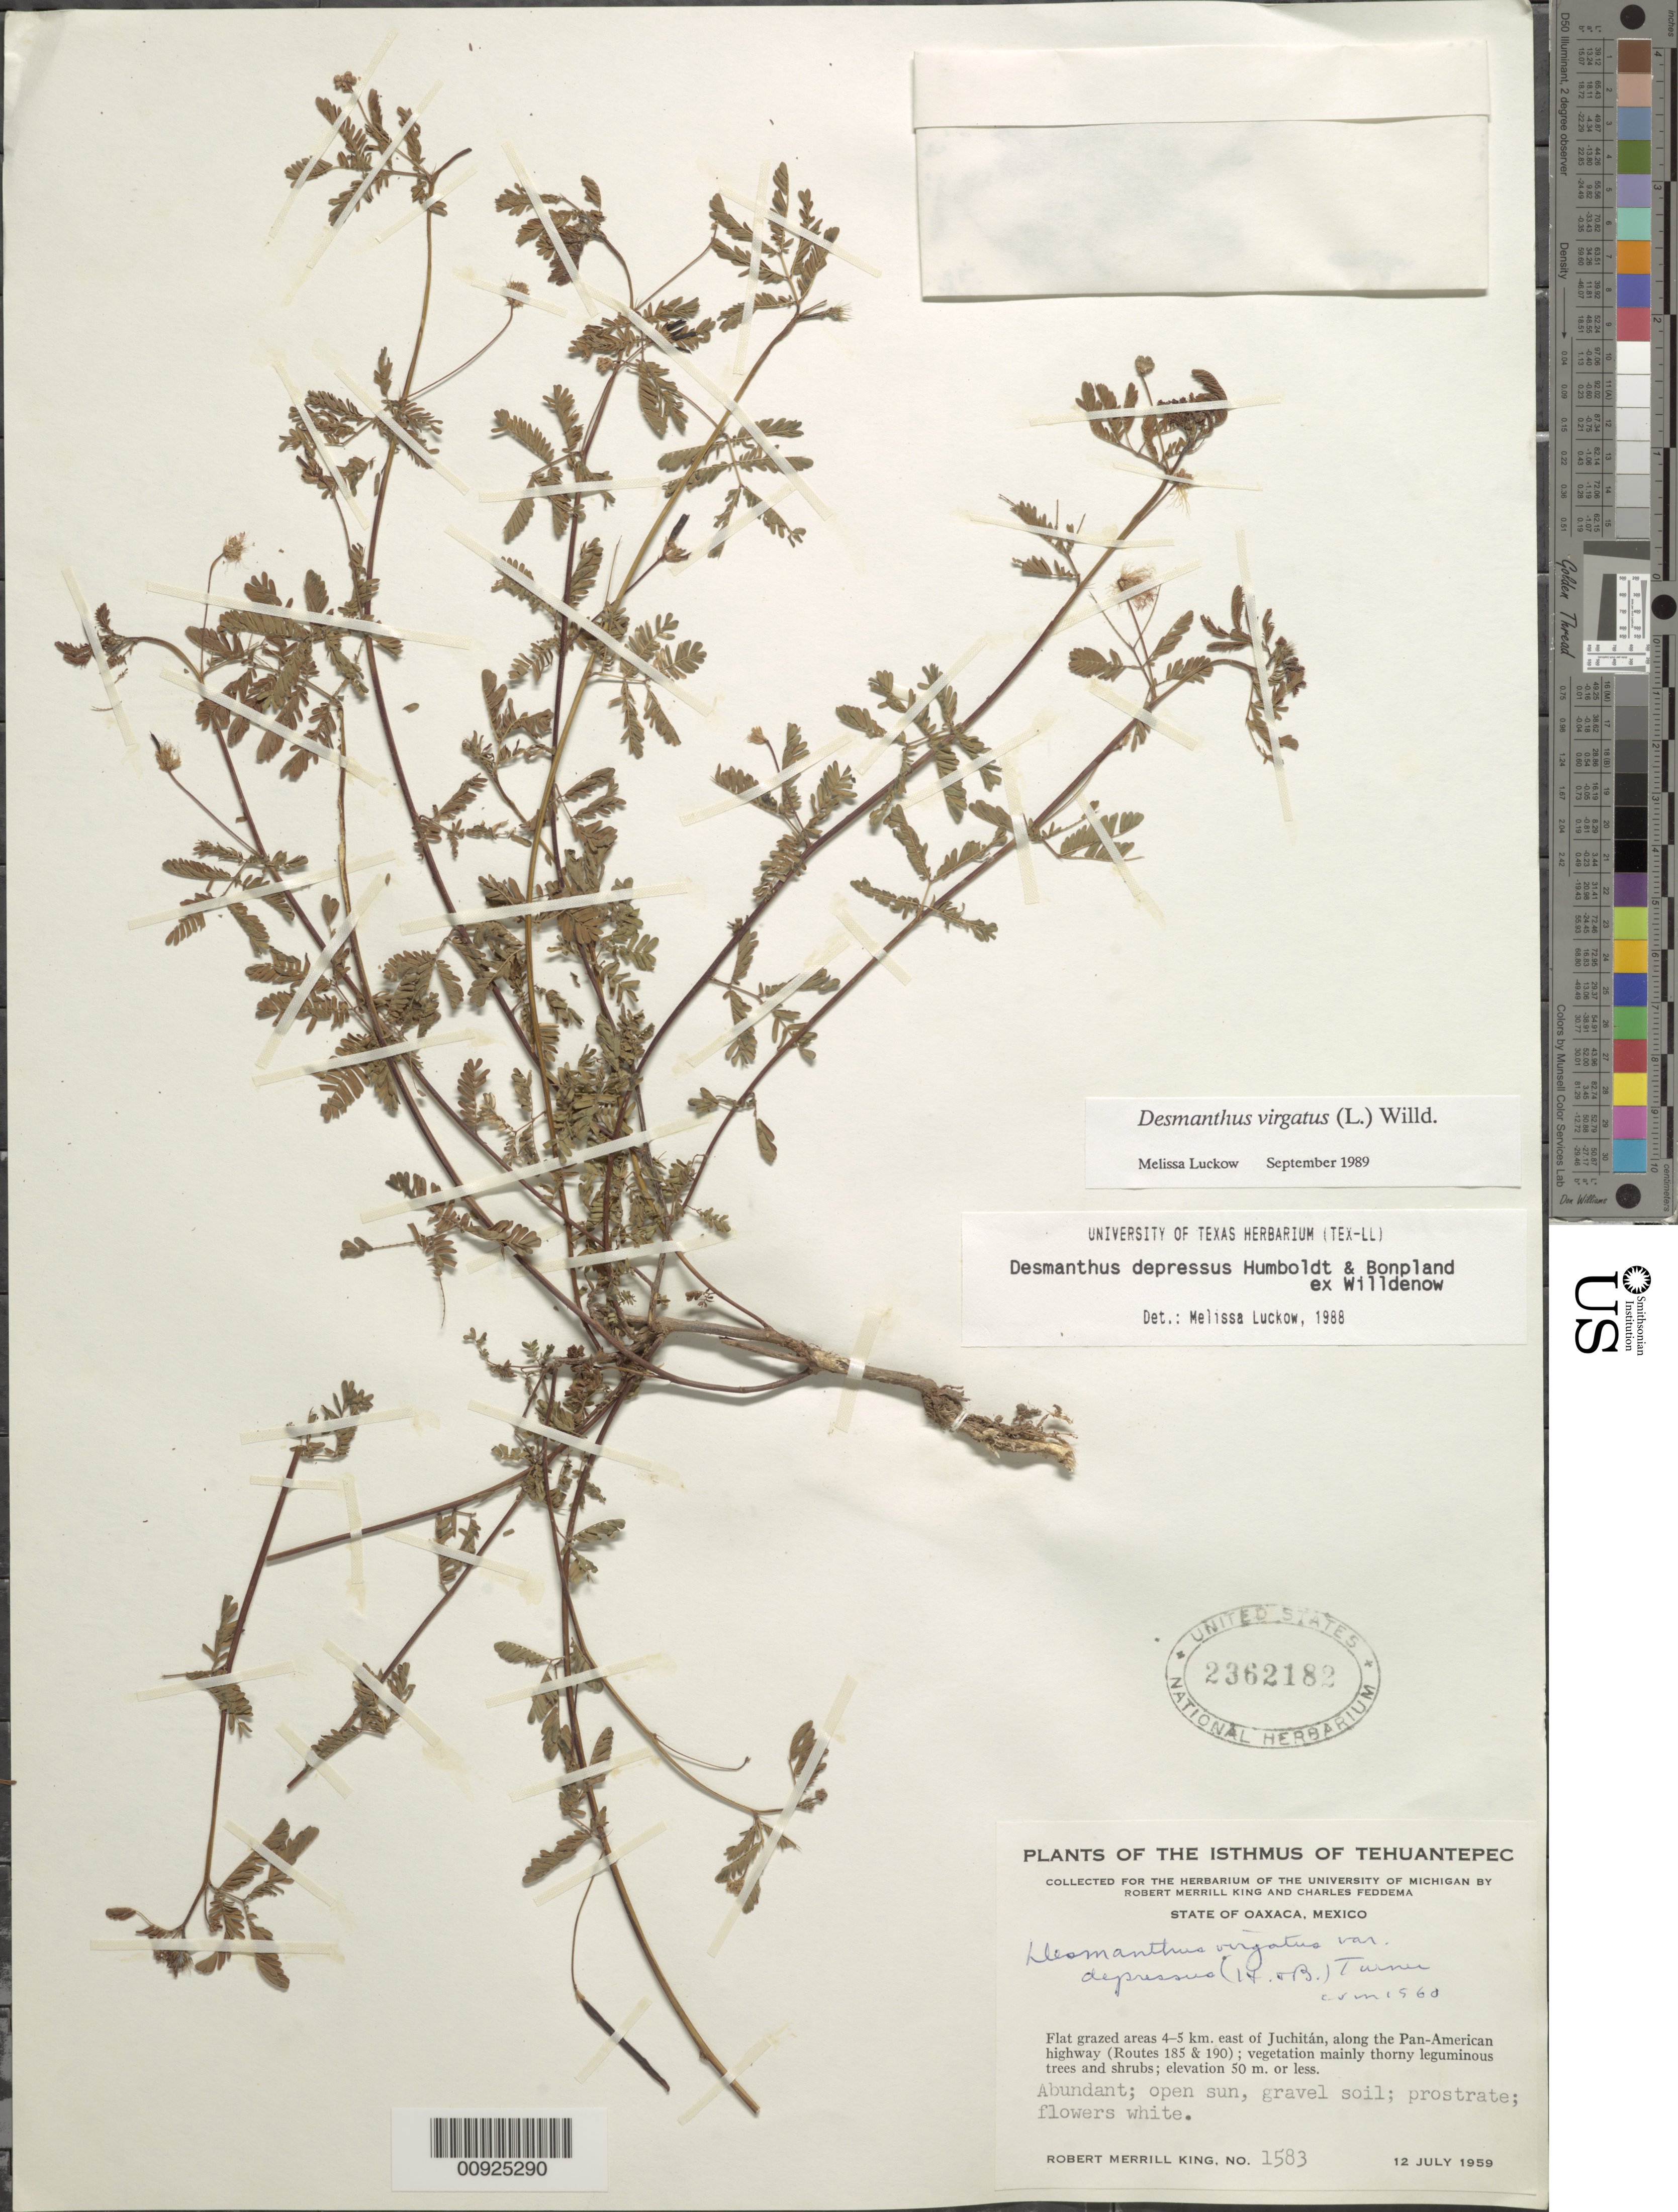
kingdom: Plantae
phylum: Tracheophyta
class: Magnoliopsida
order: Fabales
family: Fabaceae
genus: Desmanthus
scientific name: Desmanthus virgatus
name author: (L.) Willd.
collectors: R. M. King & C. Feddema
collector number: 1583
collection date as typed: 12 Jul 1959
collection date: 1959-07-12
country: Mexico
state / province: Oaxaca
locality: Flat grazed areas 4-5 km. east of Juchitán, along Pan-American highway (Routes 185 & 190).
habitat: Vegetation mainly thorny leguminous trees and shrubs. Open sun, gravel soil.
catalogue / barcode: US 2362182